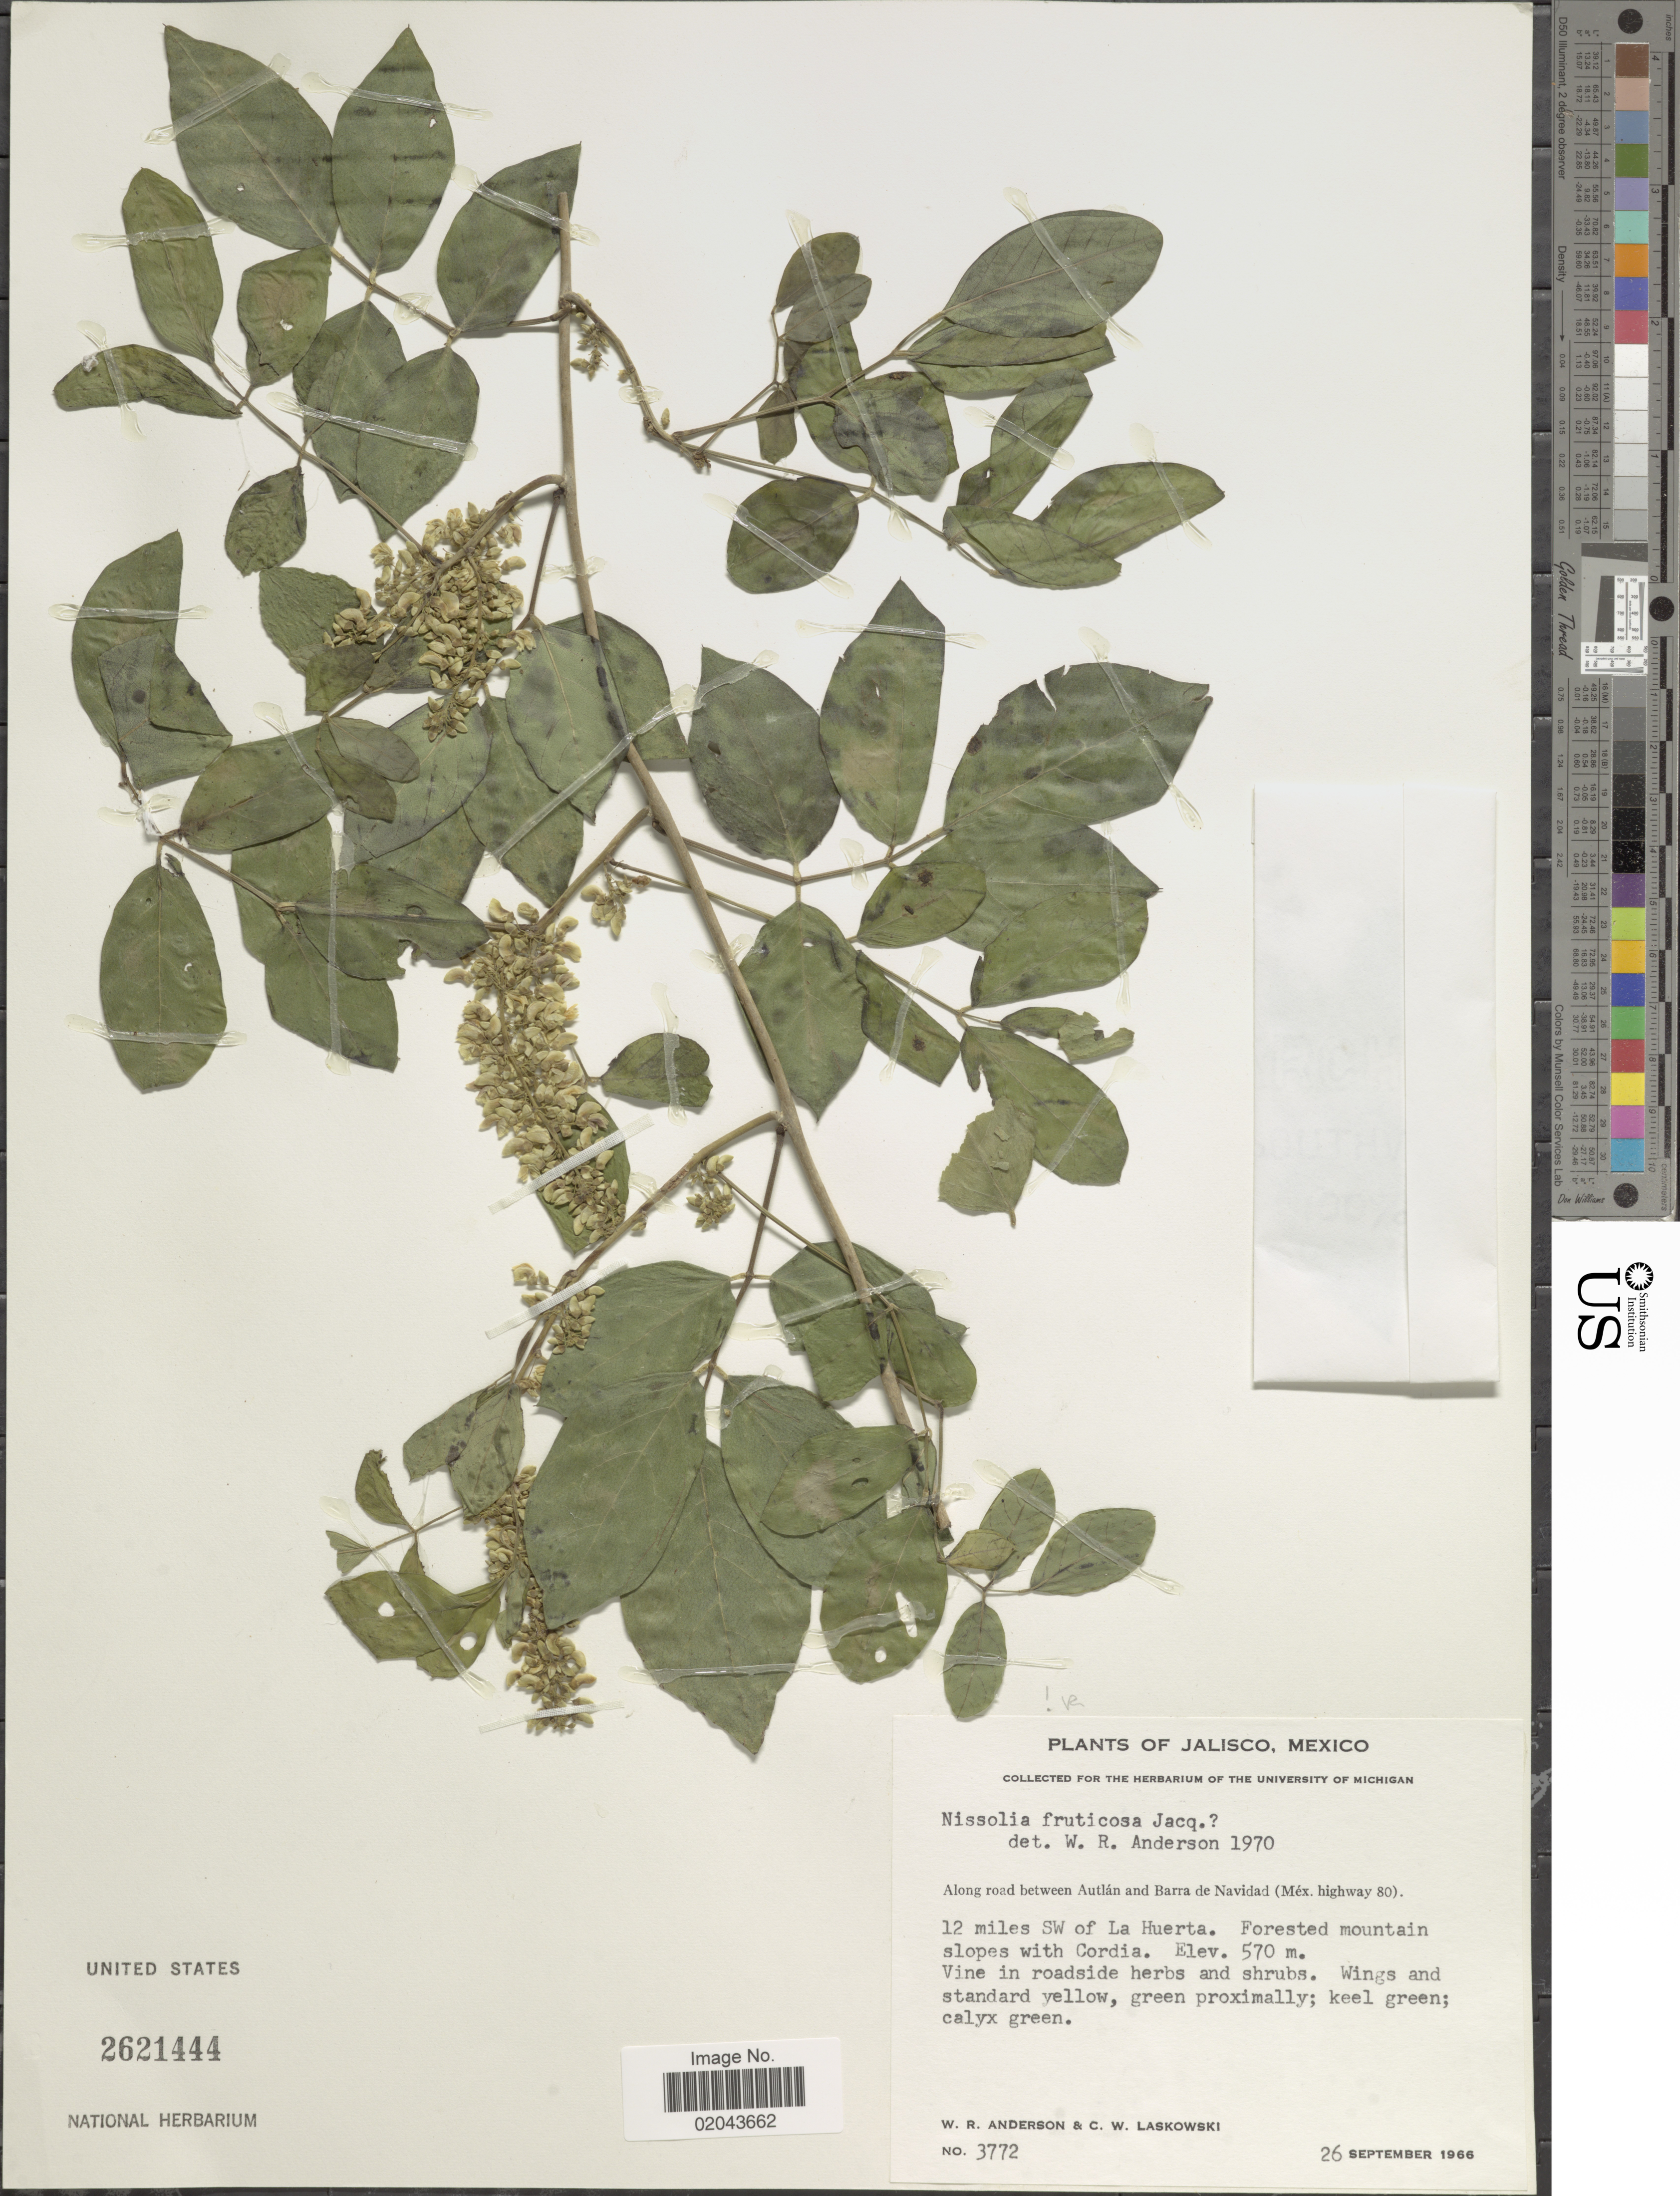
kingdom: Plantae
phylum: Tracheophyta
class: Magnoliopsida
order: Fabales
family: Fabaceae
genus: Nissolia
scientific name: Nissolia fruticosa var. fruticosa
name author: Jacq.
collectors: W. Anderson & C. Laskowski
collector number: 3772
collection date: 1966-09-26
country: Mexico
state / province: Jalisco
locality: Along road between Autlan and Barra de Navidad (Mex. highway 80), 12 miles SW of La Huerta, forested mountain slopes with Cordia.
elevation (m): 570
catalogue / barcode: US 2621444